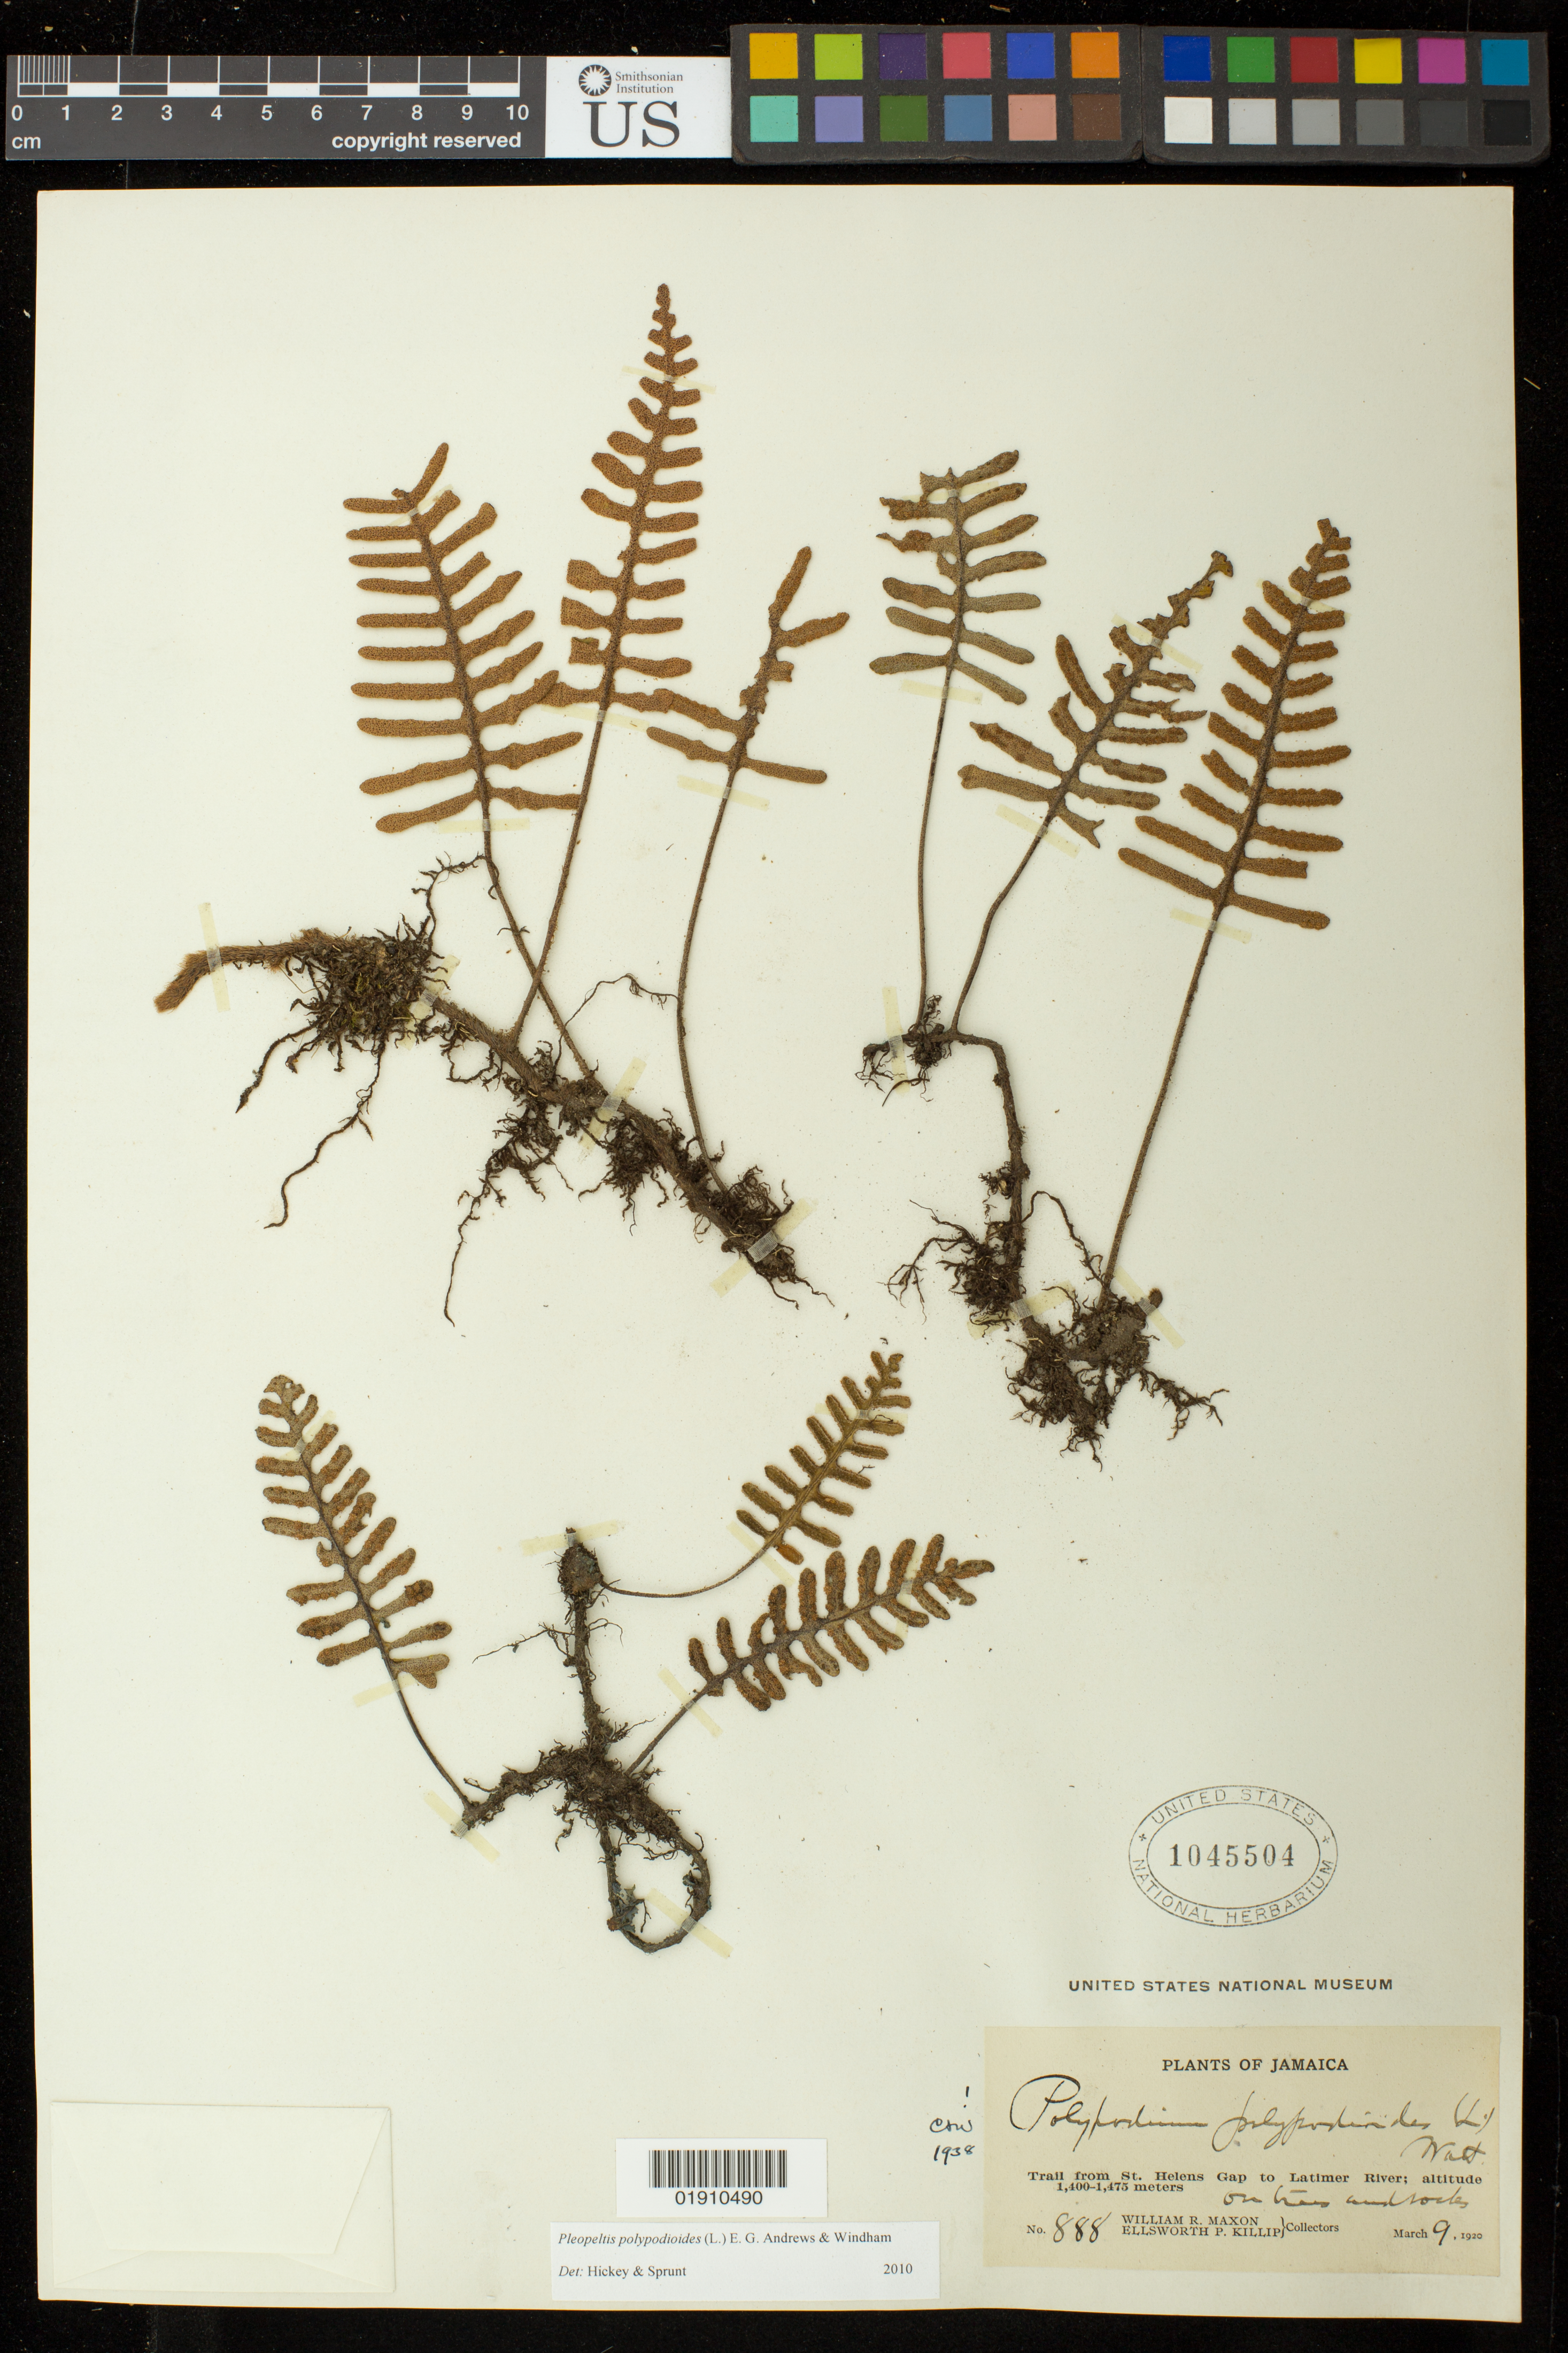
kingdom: Plantae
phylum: Tracheophyta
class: Polypodiopsida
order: Polypodiales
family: Polypodiaceae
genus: Pleopeltis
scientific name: Pleopeltis polypodioides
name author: (L.) E.G. Andrews & Windham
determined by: Sprunt, S. V.; Hickey, R. J.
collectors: W. R. Maxon & E. P. Killip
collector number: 888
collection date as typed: March 9, 1920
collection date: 1920-03-09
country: Jamaica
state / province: Saint Thomas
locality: Trail from St. Helens Gap to Latimer River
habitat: on trees and rocks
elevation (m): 1400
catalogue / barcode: US 1045504